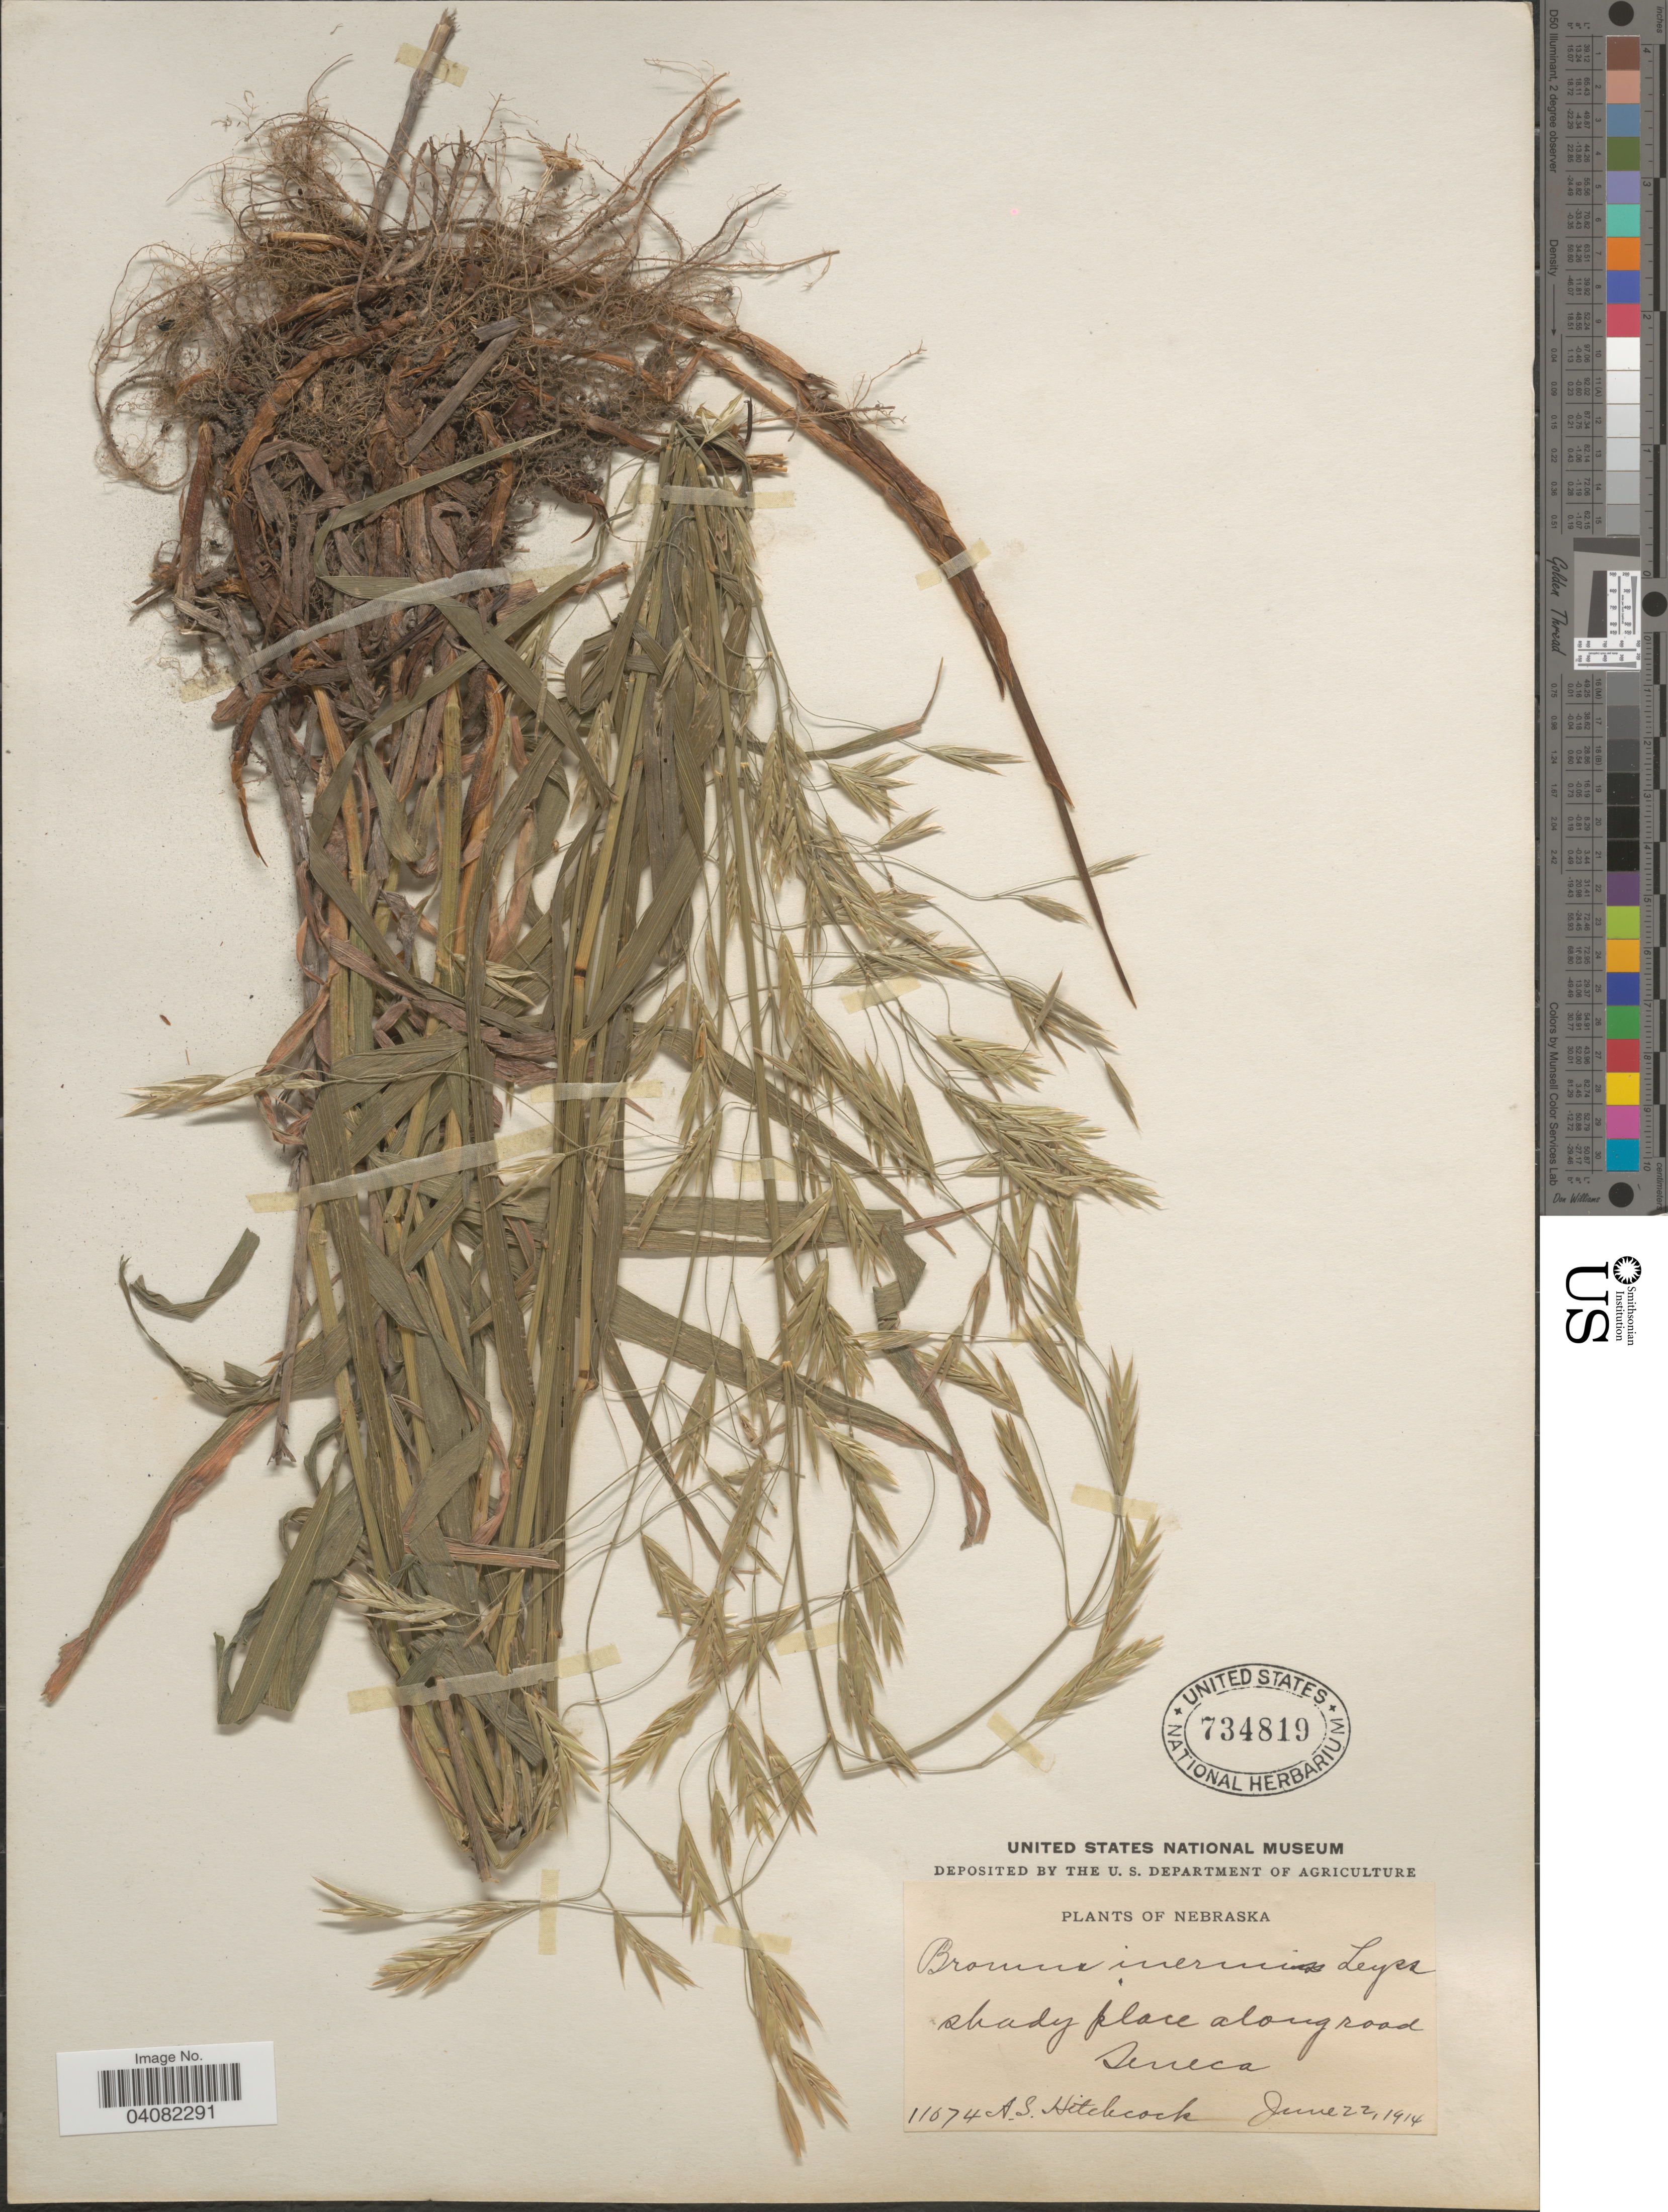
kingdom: Plantae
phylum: Tracheophyta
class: Liliopsida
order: Poales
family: Poaceae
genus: Bromus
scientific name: Bromus inermis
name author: Leyss.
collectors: A. S. Hitchcock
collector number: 11674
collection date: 1914-06-22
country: United States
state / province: Nebraska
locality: Along road Seneca.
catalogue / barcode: US 734819